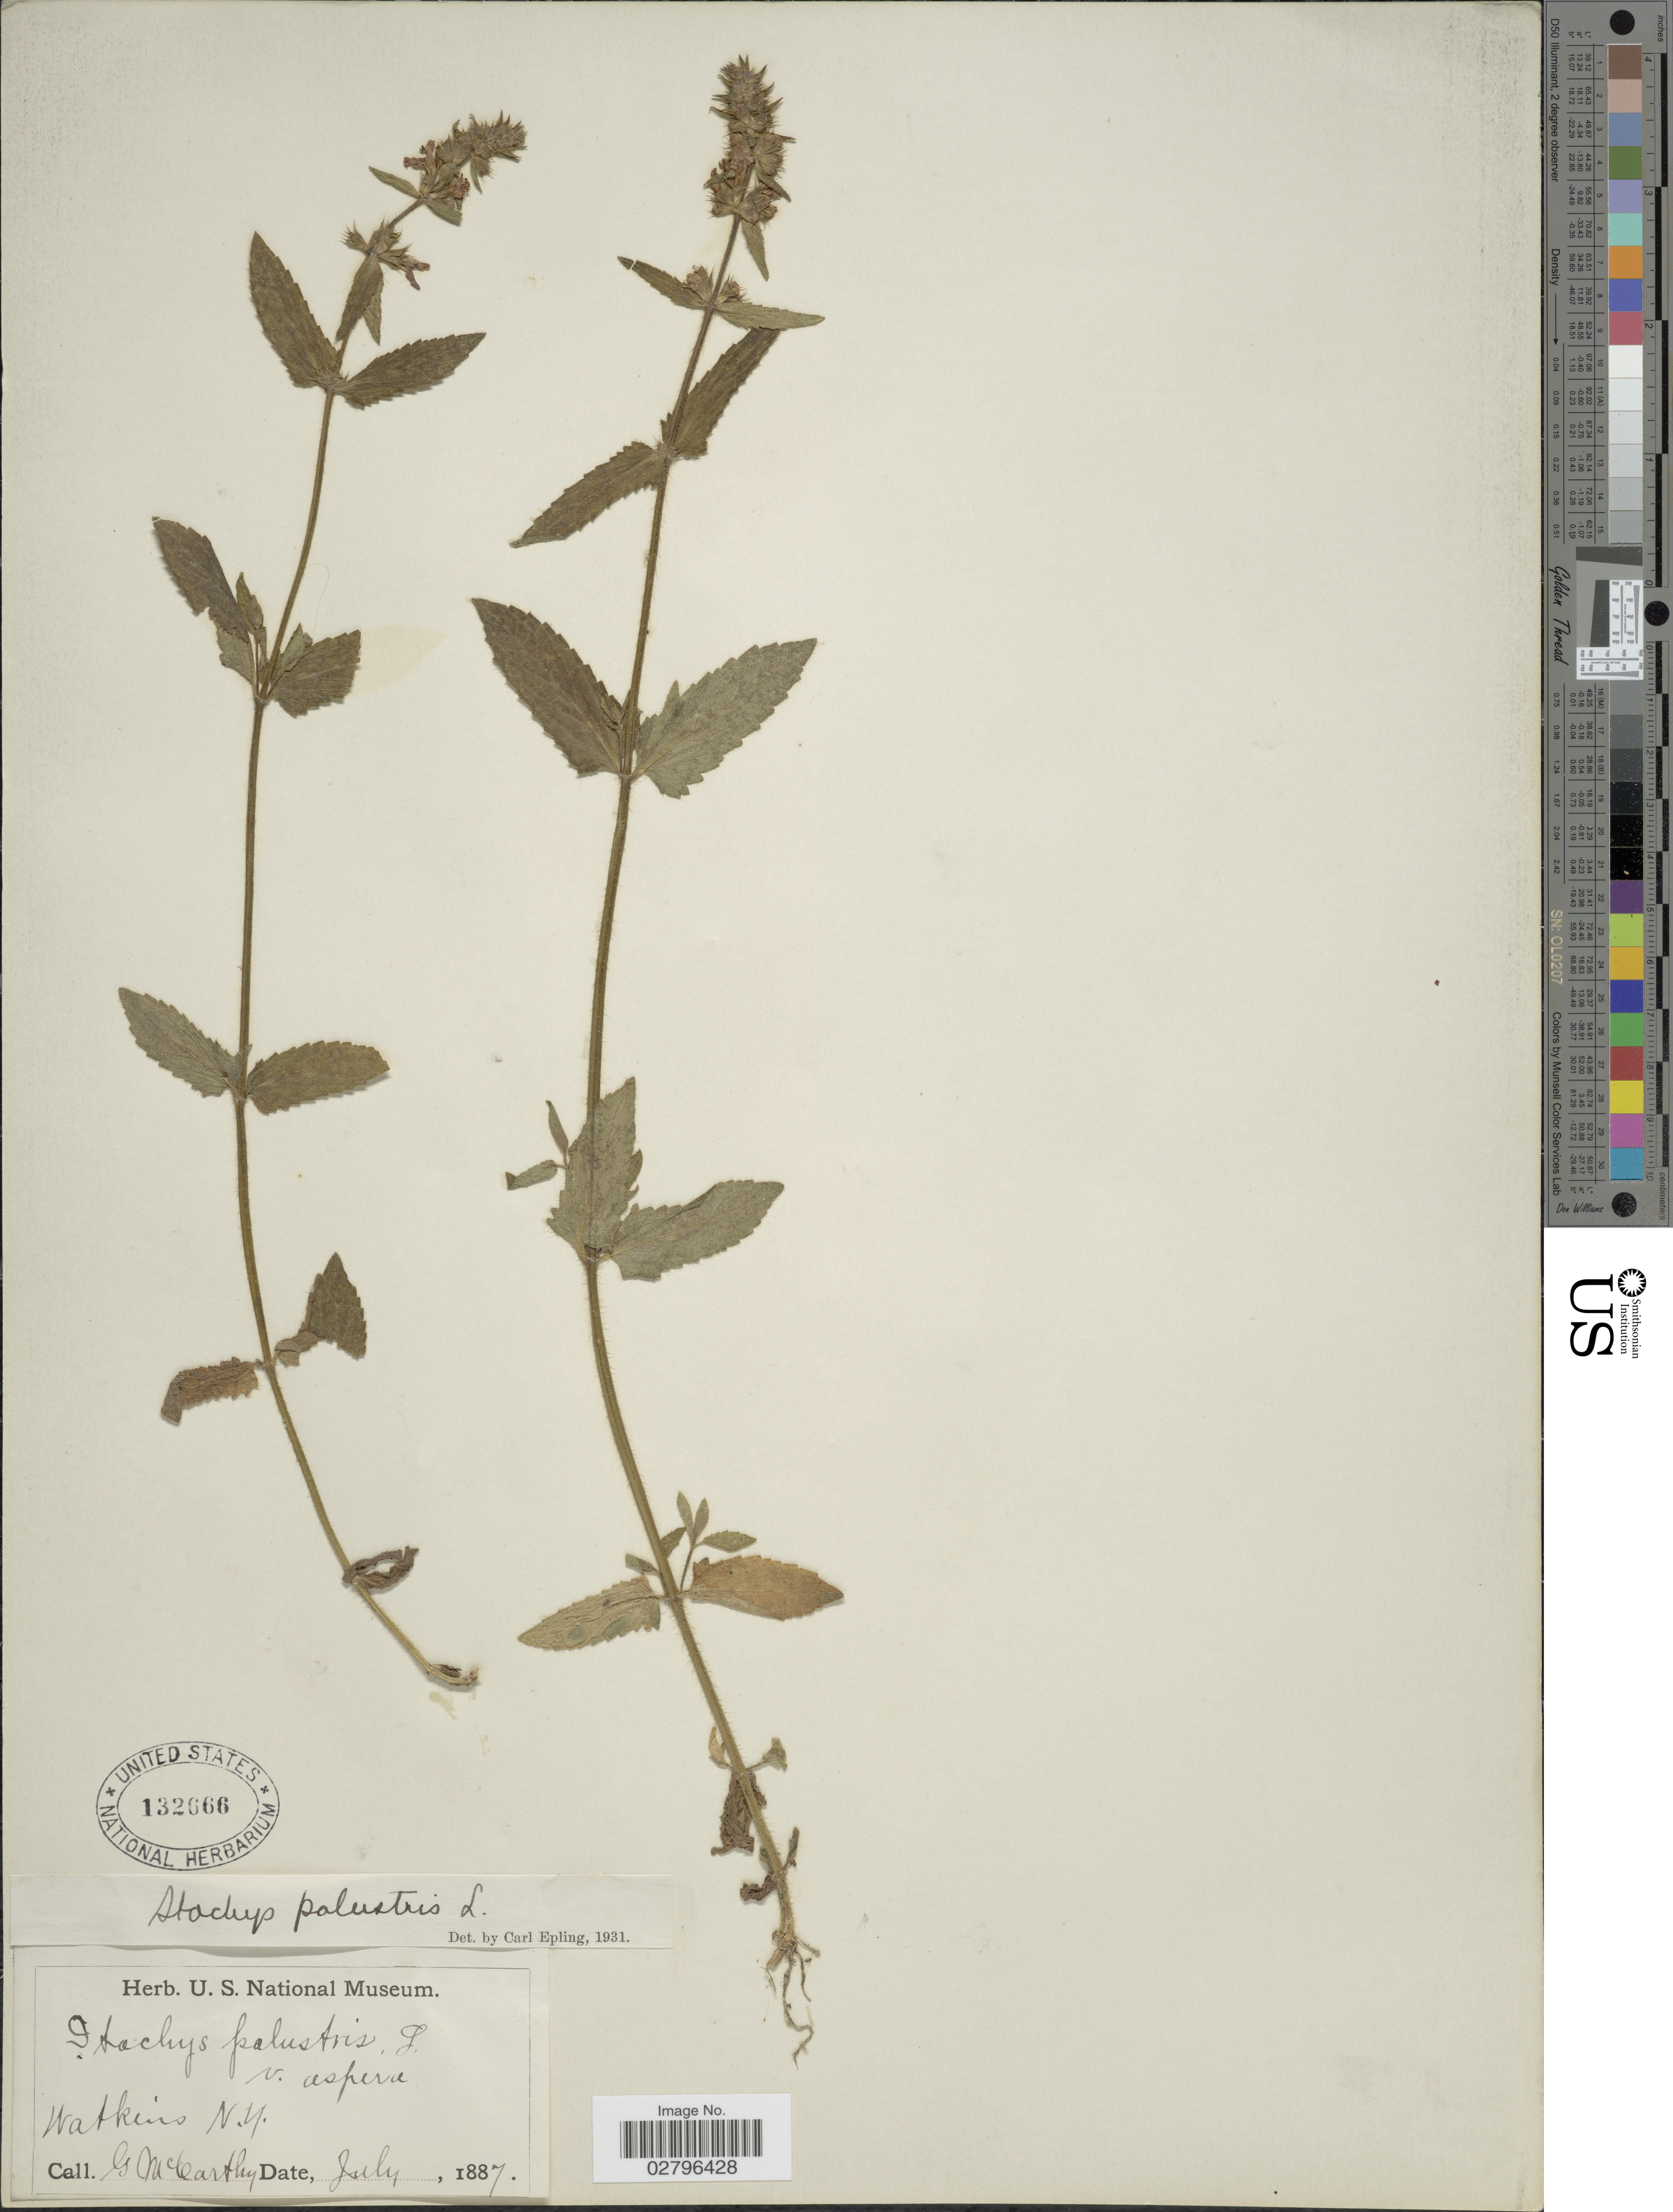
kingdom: Plantae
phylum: Tracheophyta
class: Magnoliopsida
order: Lamiales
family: Lamiaceae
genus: Stachys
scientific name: Stachys palustris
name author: L.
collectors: G. McCarthy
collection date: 1887-07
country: United States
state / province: New York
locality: Watkins.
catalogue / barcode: US 132666